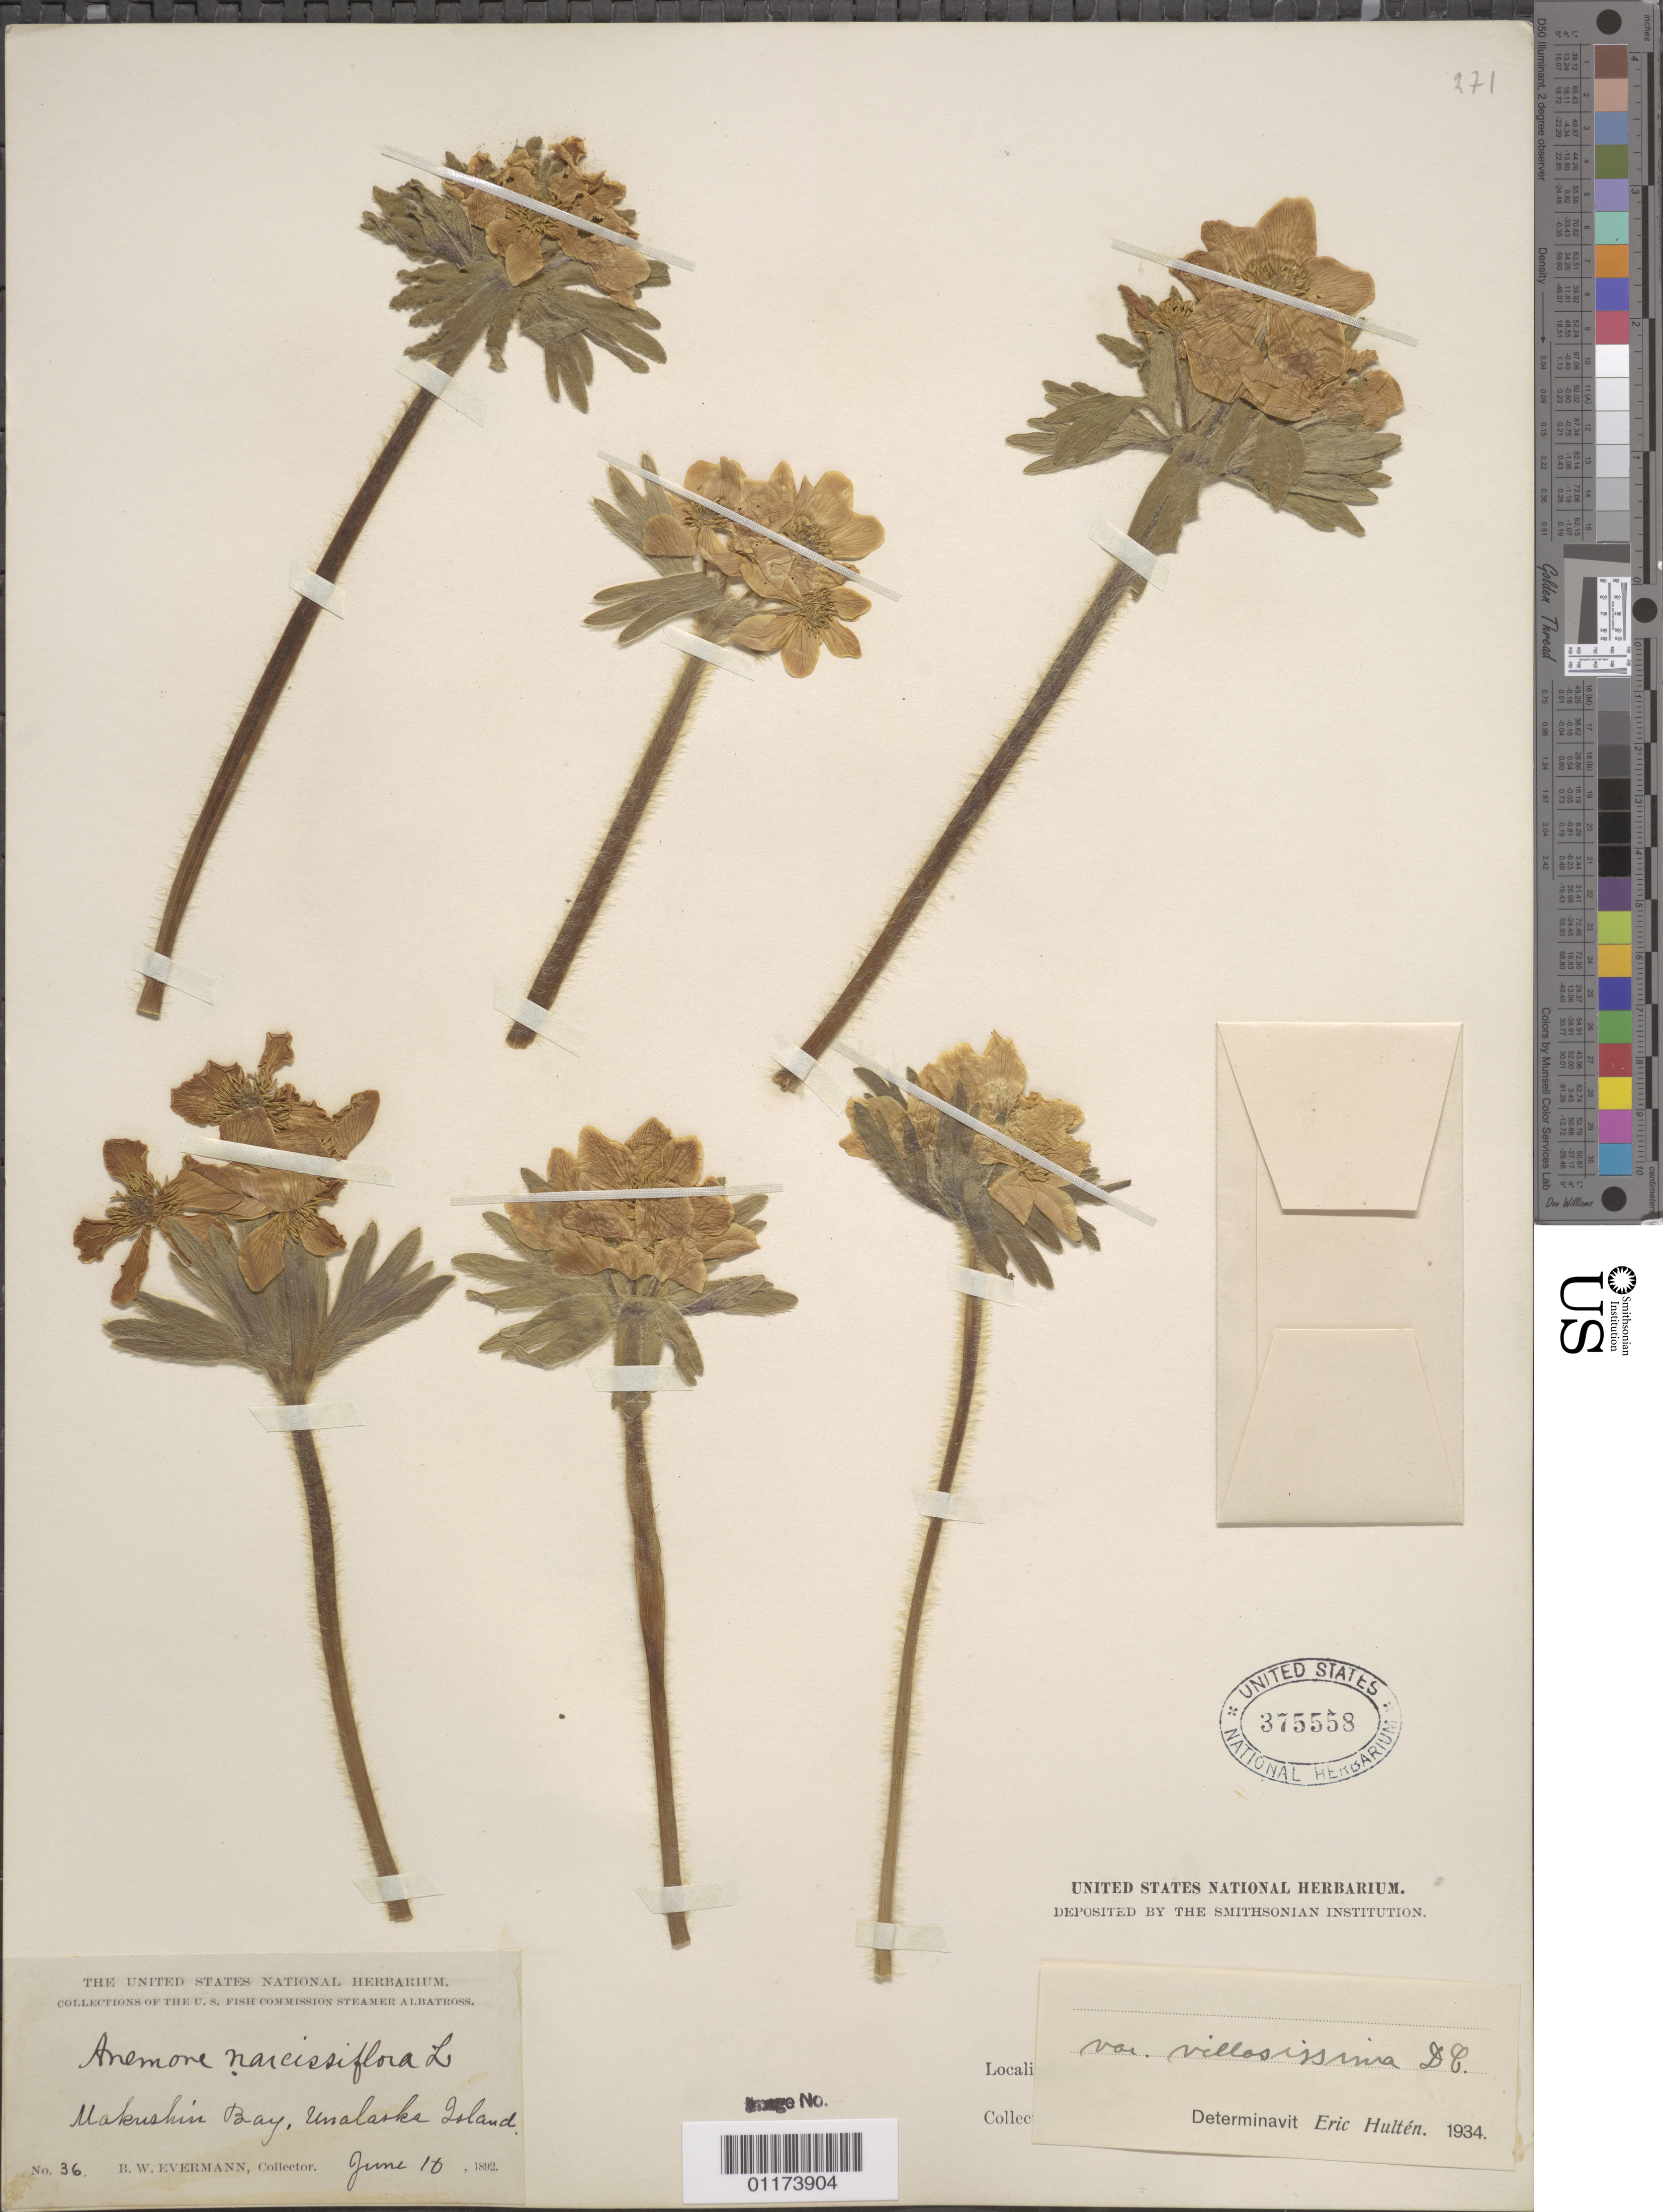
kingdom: Plantae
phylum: Tracheophyta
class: Magnoliopsida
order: Ranunculales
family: Ranunculaceae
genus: Anemone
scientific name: Anemone narcissiflora var. villosissima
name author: DC.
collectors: B. W. Evermann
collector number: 36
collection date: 1892-06-10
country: United States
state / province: Alaska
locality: Unalaska, Makushin Bay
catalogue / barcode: US 375558